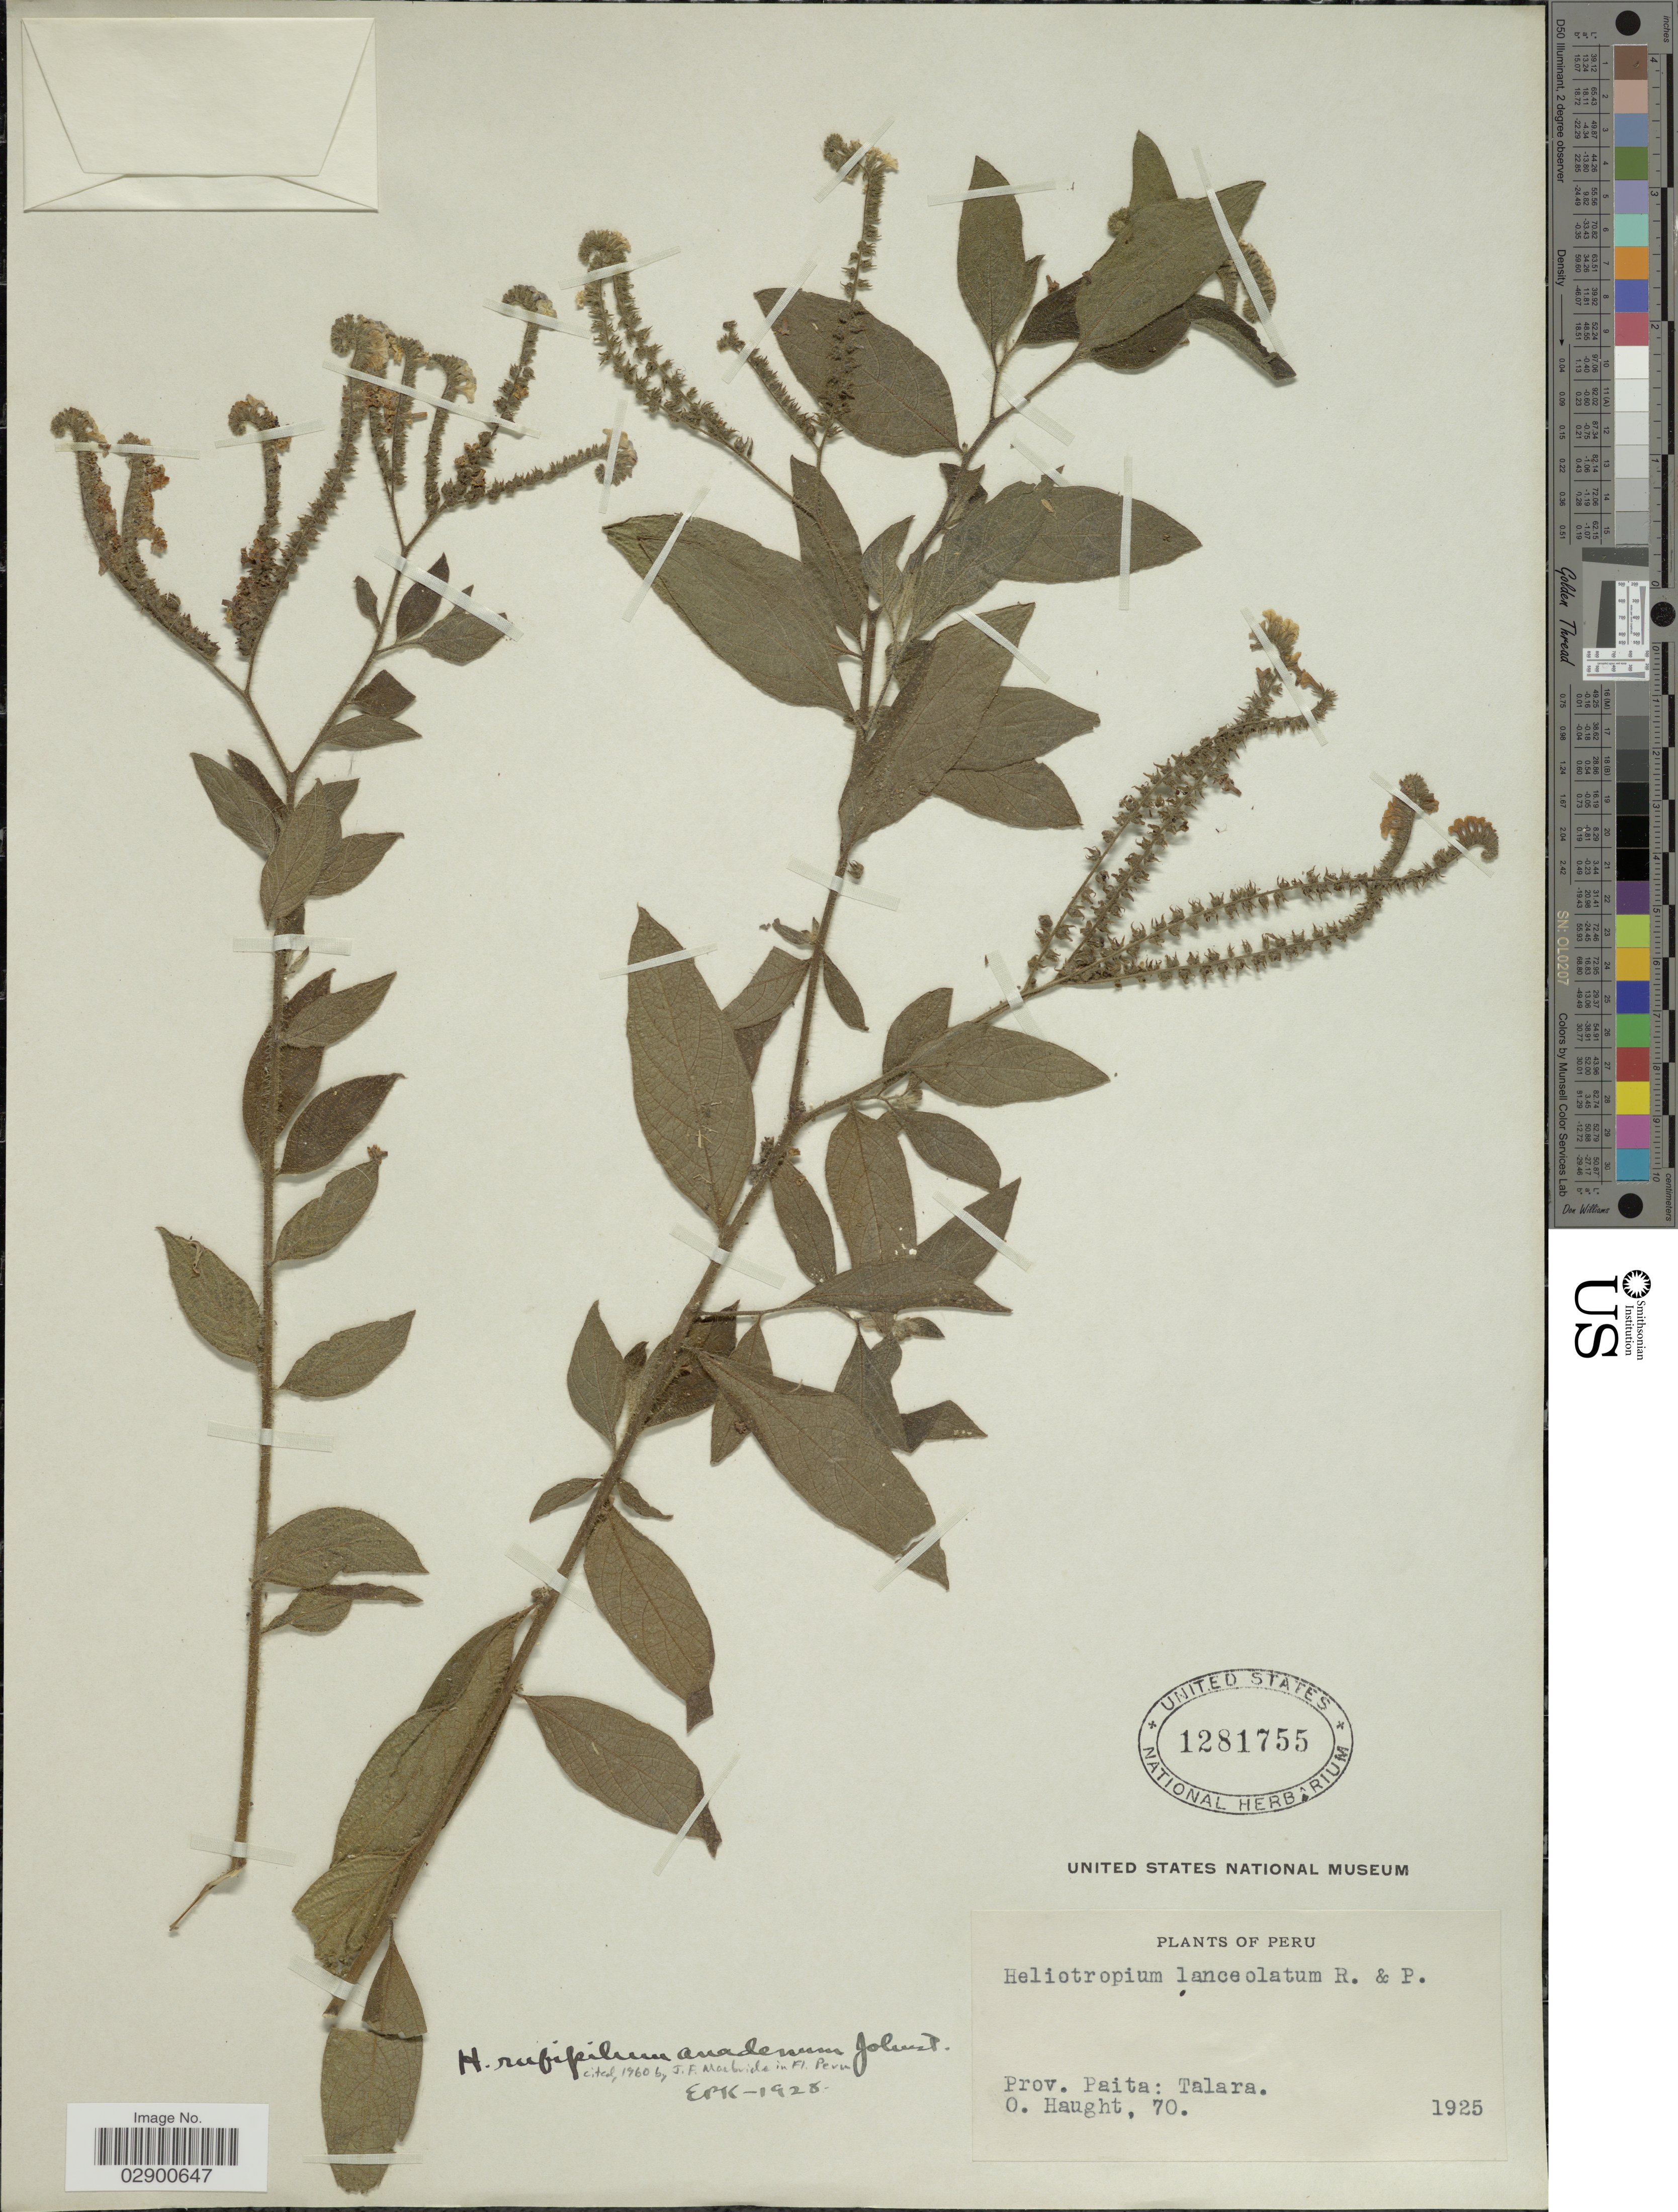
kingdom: Plantae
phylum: Tracheophyta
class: Magnoliopsida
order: Boraginales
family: Heliotropiaceae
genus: Heliotropium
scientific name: Heliotropium rufipilum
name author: (Benth.) I.M. Johnst.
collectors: O. Haught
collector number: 70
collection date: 1925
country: Peru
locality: Prov. Paita: Talara.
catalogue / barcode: US 1281755